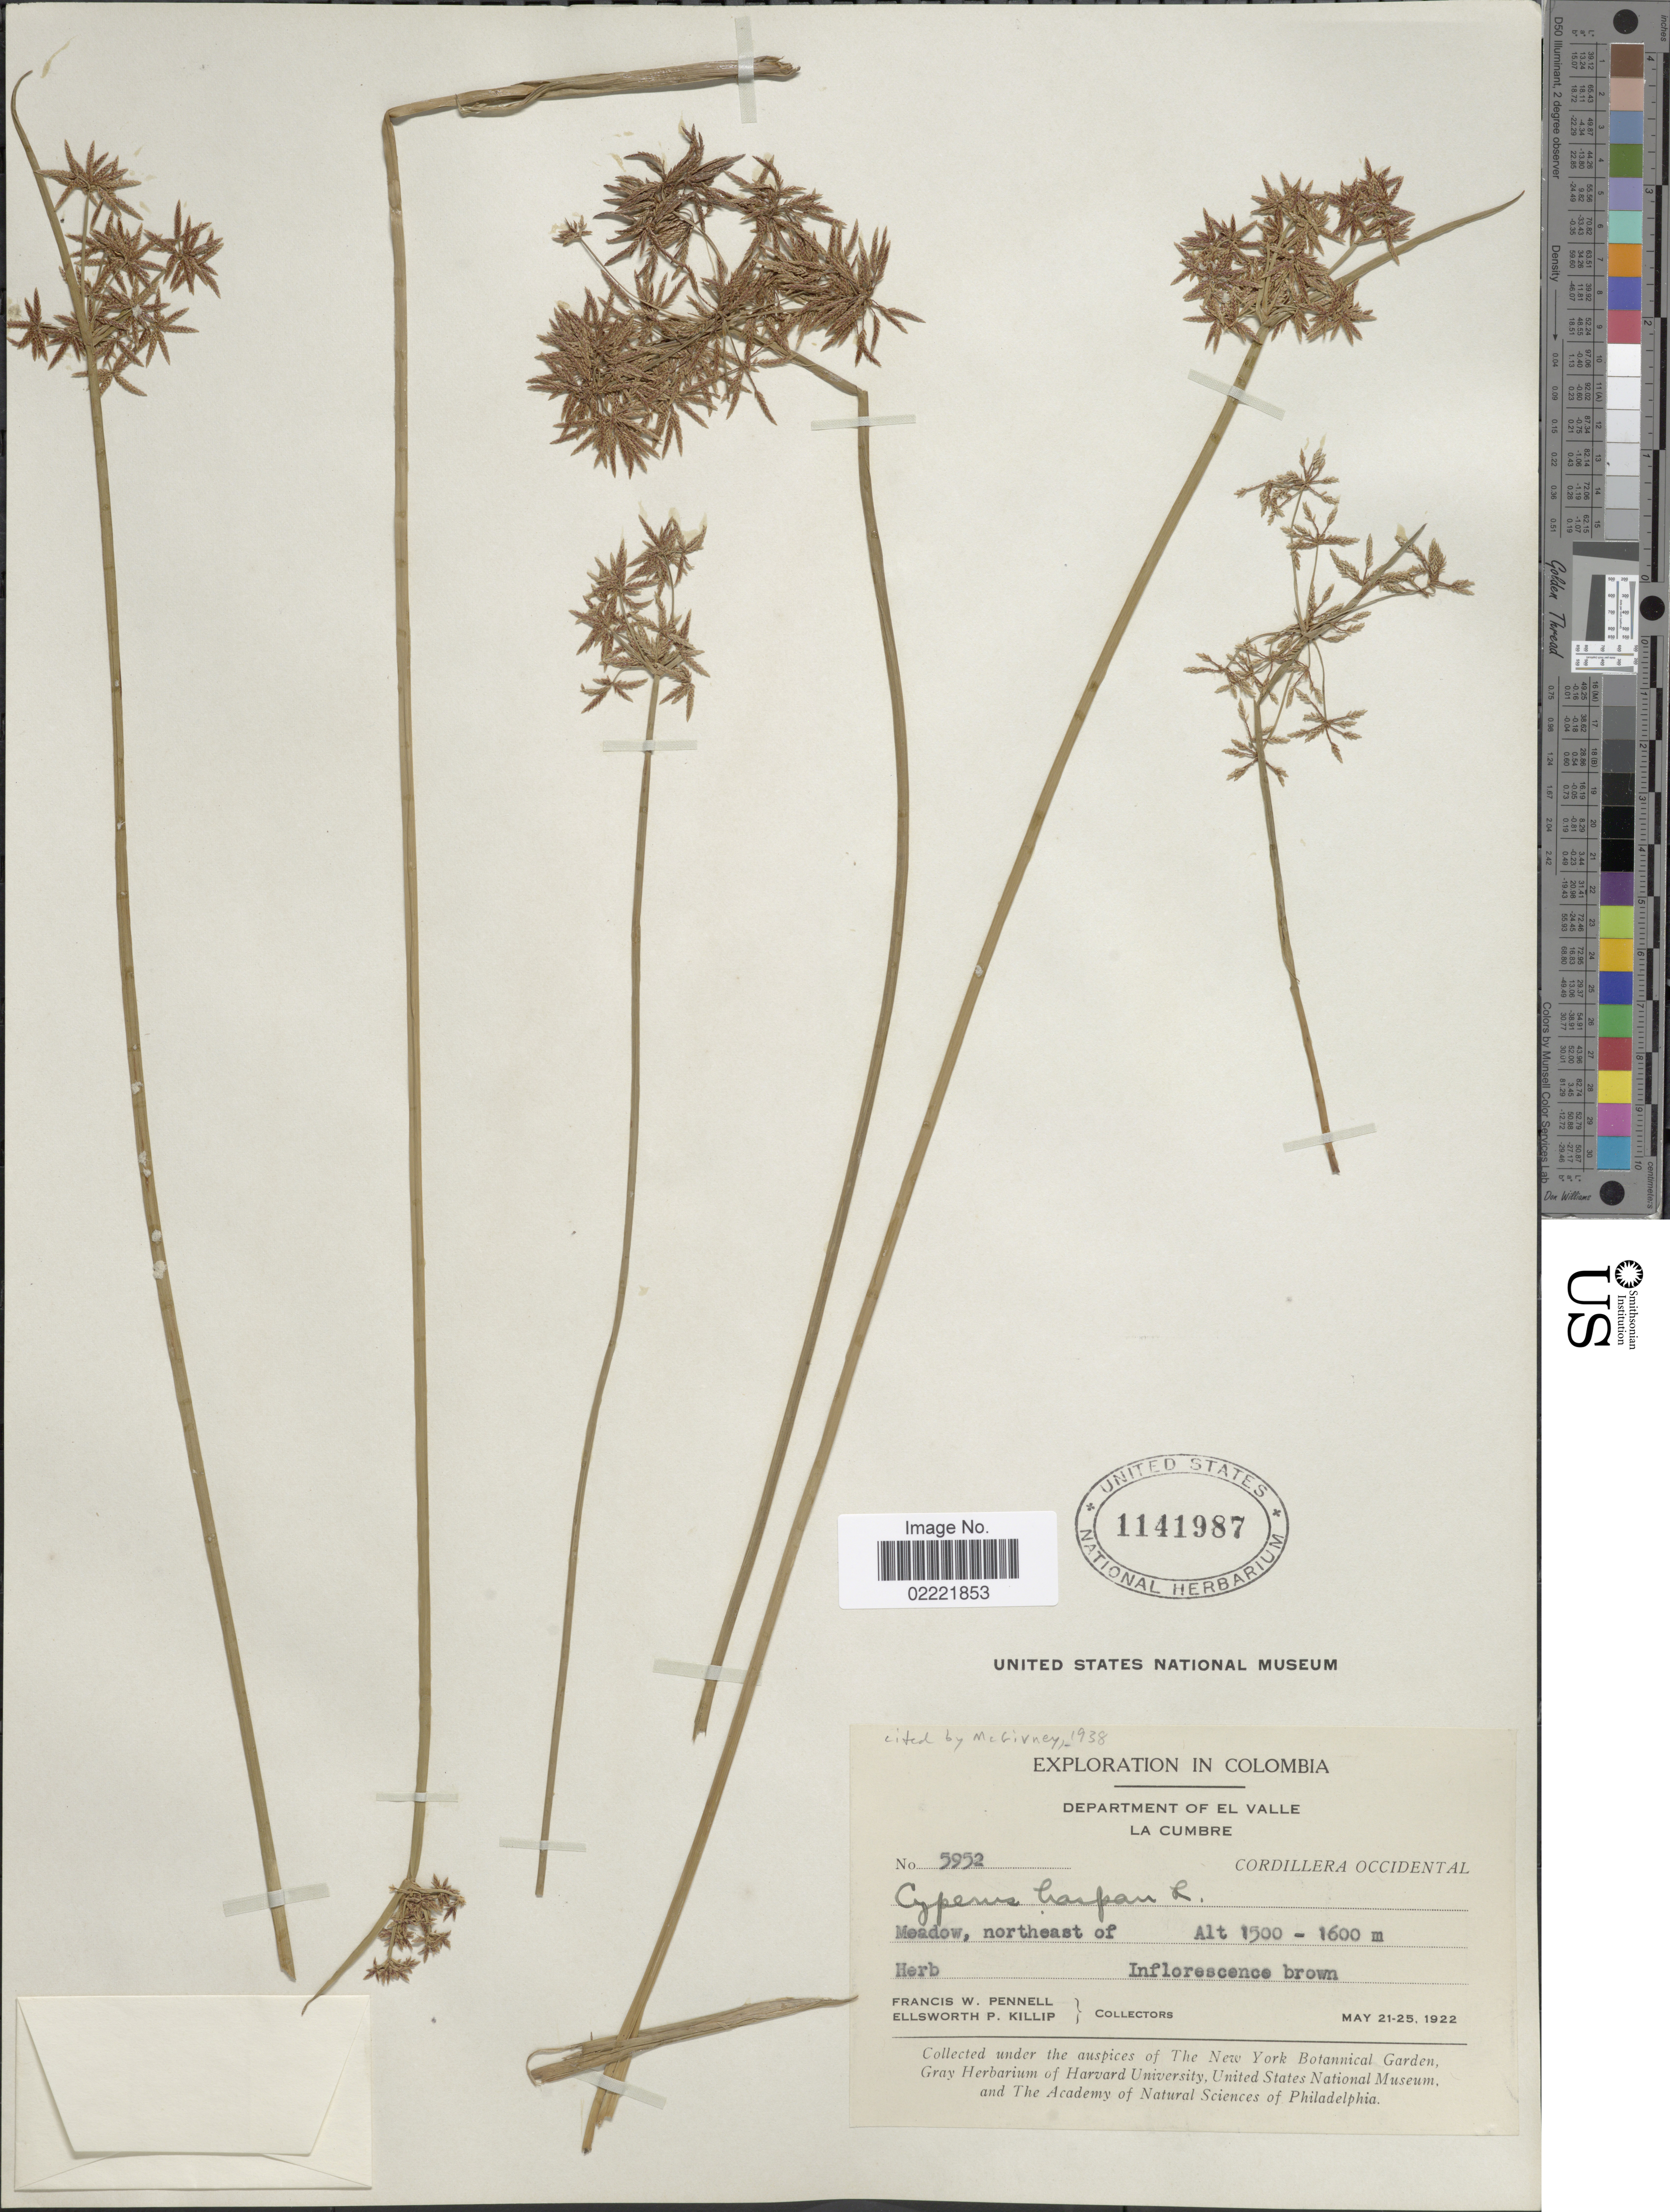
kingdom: Plantae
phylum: Tracheophyta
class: Liliopsida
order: Poales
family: Cyperaceae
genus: Cyperus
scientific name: Cyperus haspan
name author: L.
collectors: F. W. Pennell & E. P. Killip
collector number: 5952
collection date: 1922-05-21/1922-05-25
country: Colombia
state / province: Valle del Cauca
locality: Department of El Valle, La Cumbre, Cordillera Occidental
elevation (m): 1500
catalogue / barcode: US 1141987